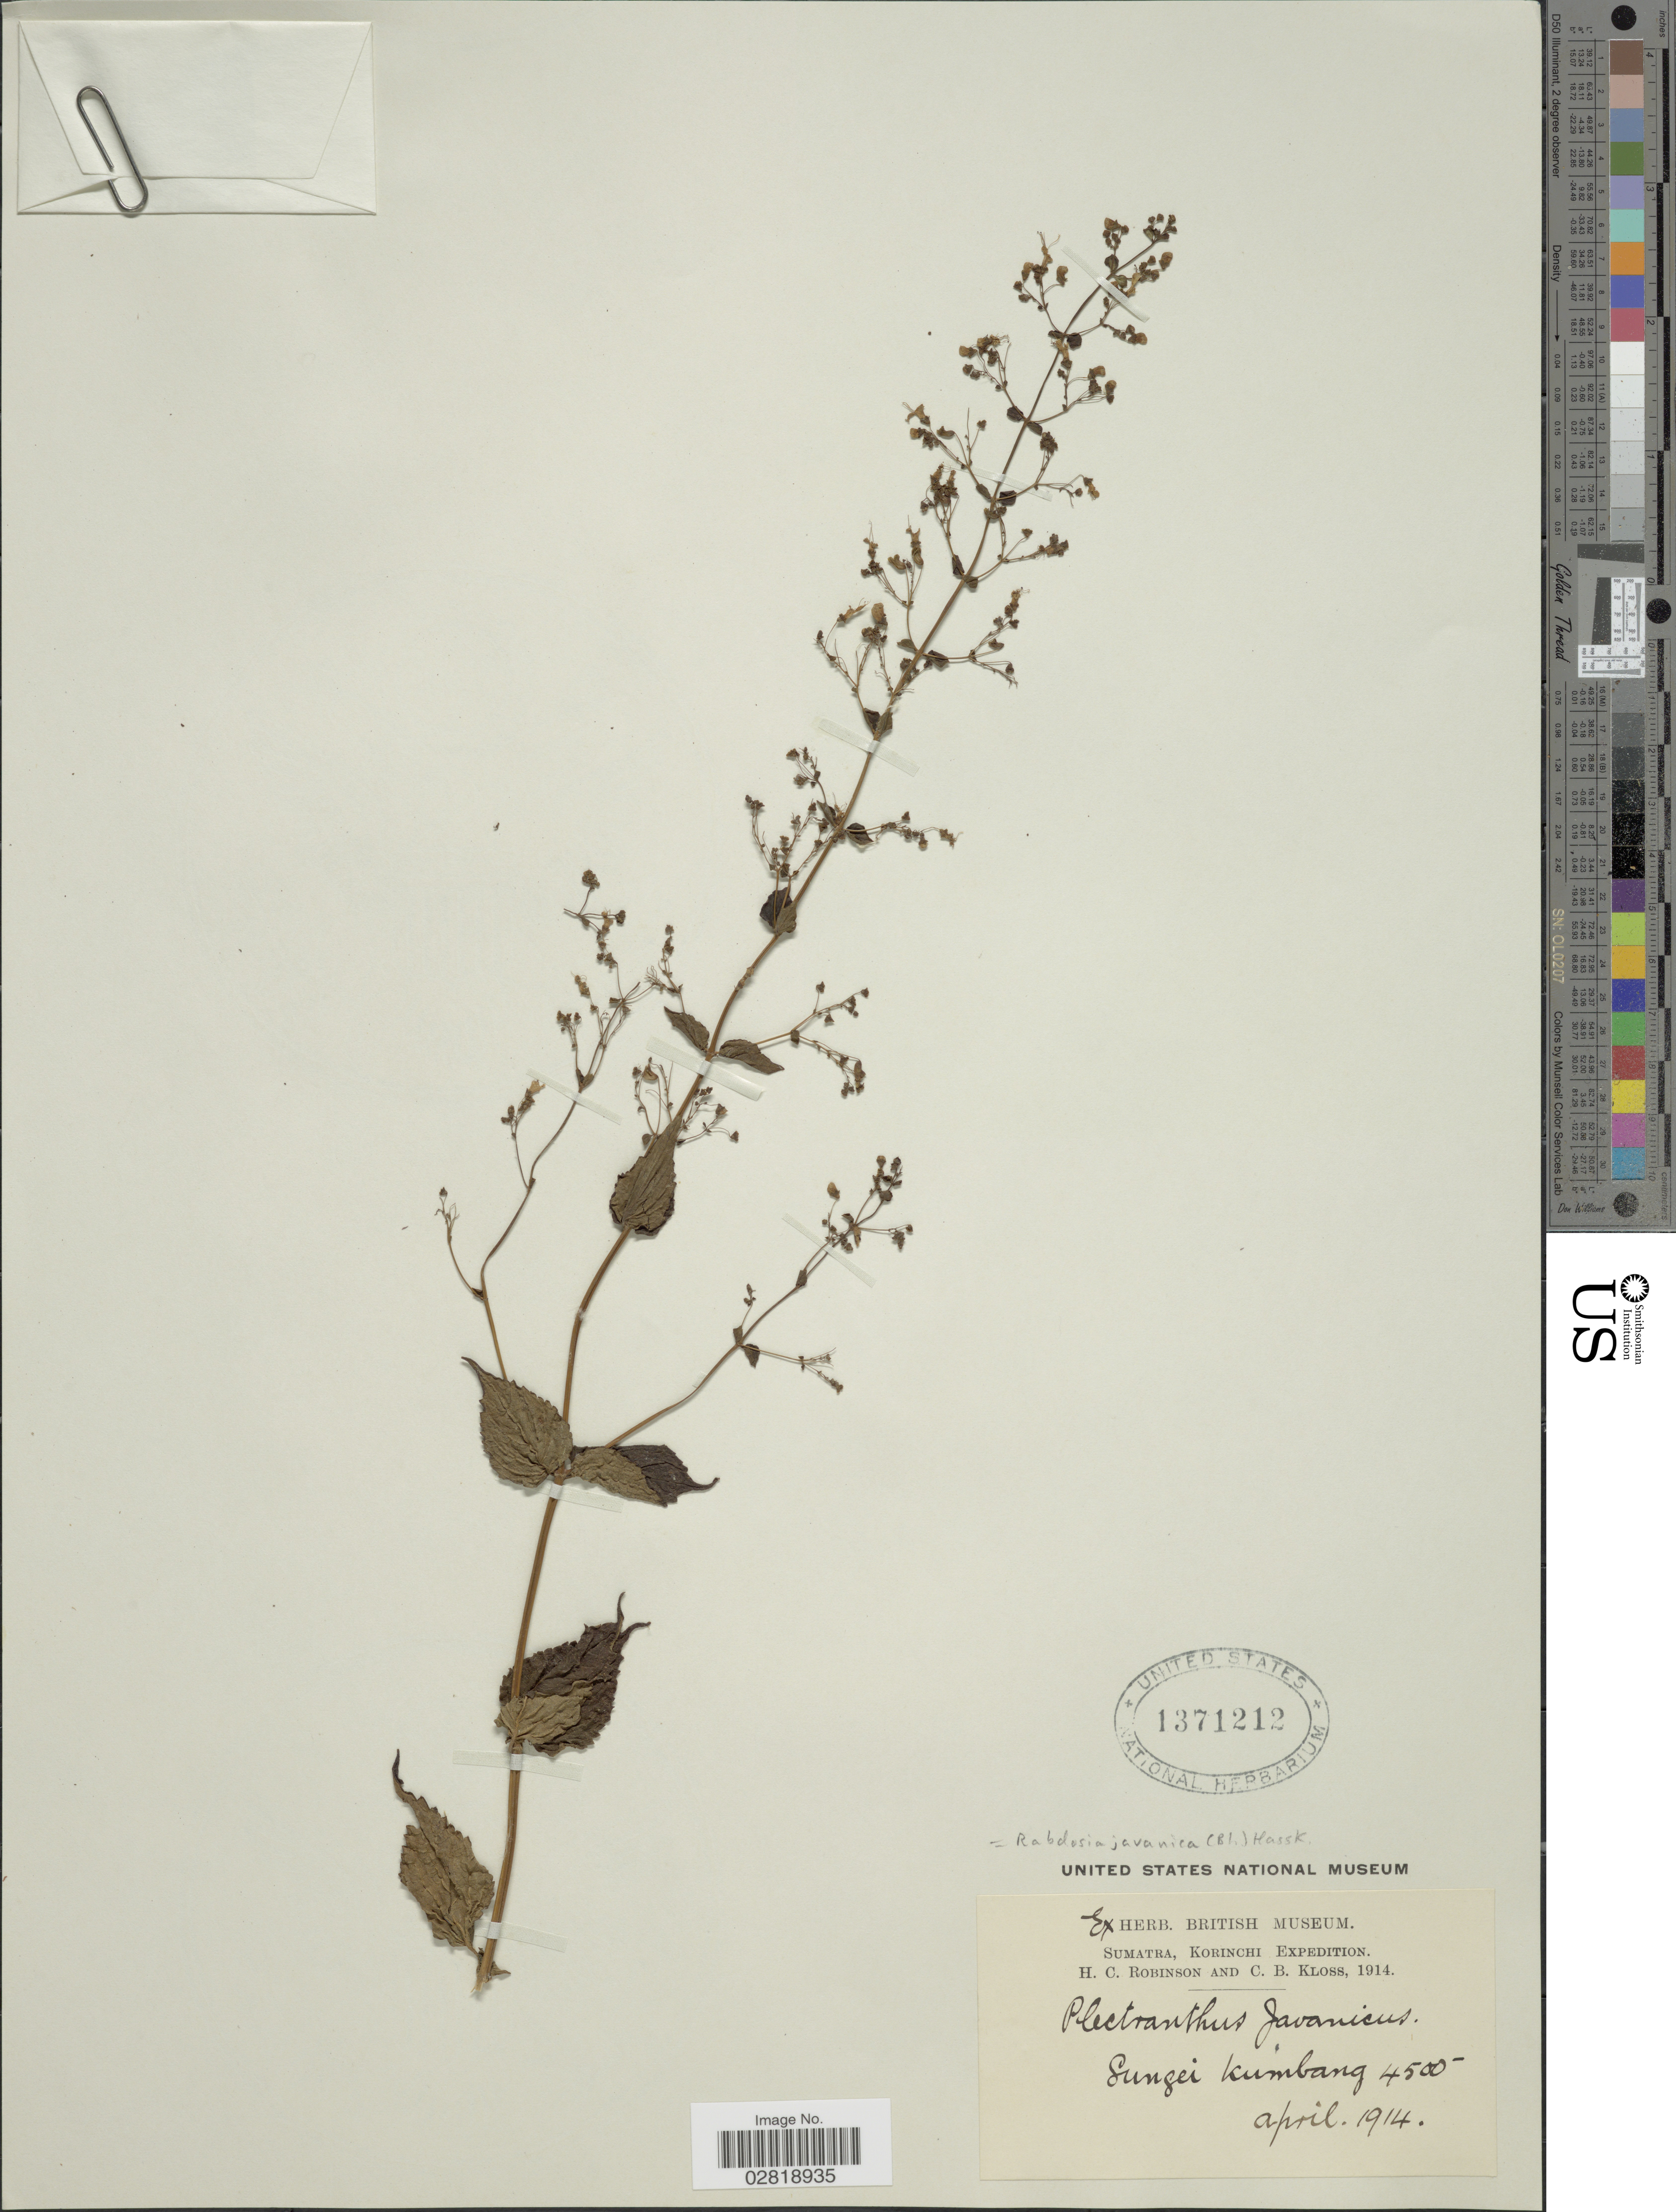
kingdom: Plantae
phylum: Tracheophyta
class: Magnoliopsida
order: Lamiales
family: Lamiaceae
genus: Isodon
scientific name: Isodon coetsa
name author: (Buch.-Ham. ex D. Don) Kudô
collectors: H. C. Robinson & C. Kloss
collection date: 1914-04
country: Indonesia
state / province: Sumatra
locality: Sungei Kumbang.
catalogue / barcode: US 1371212